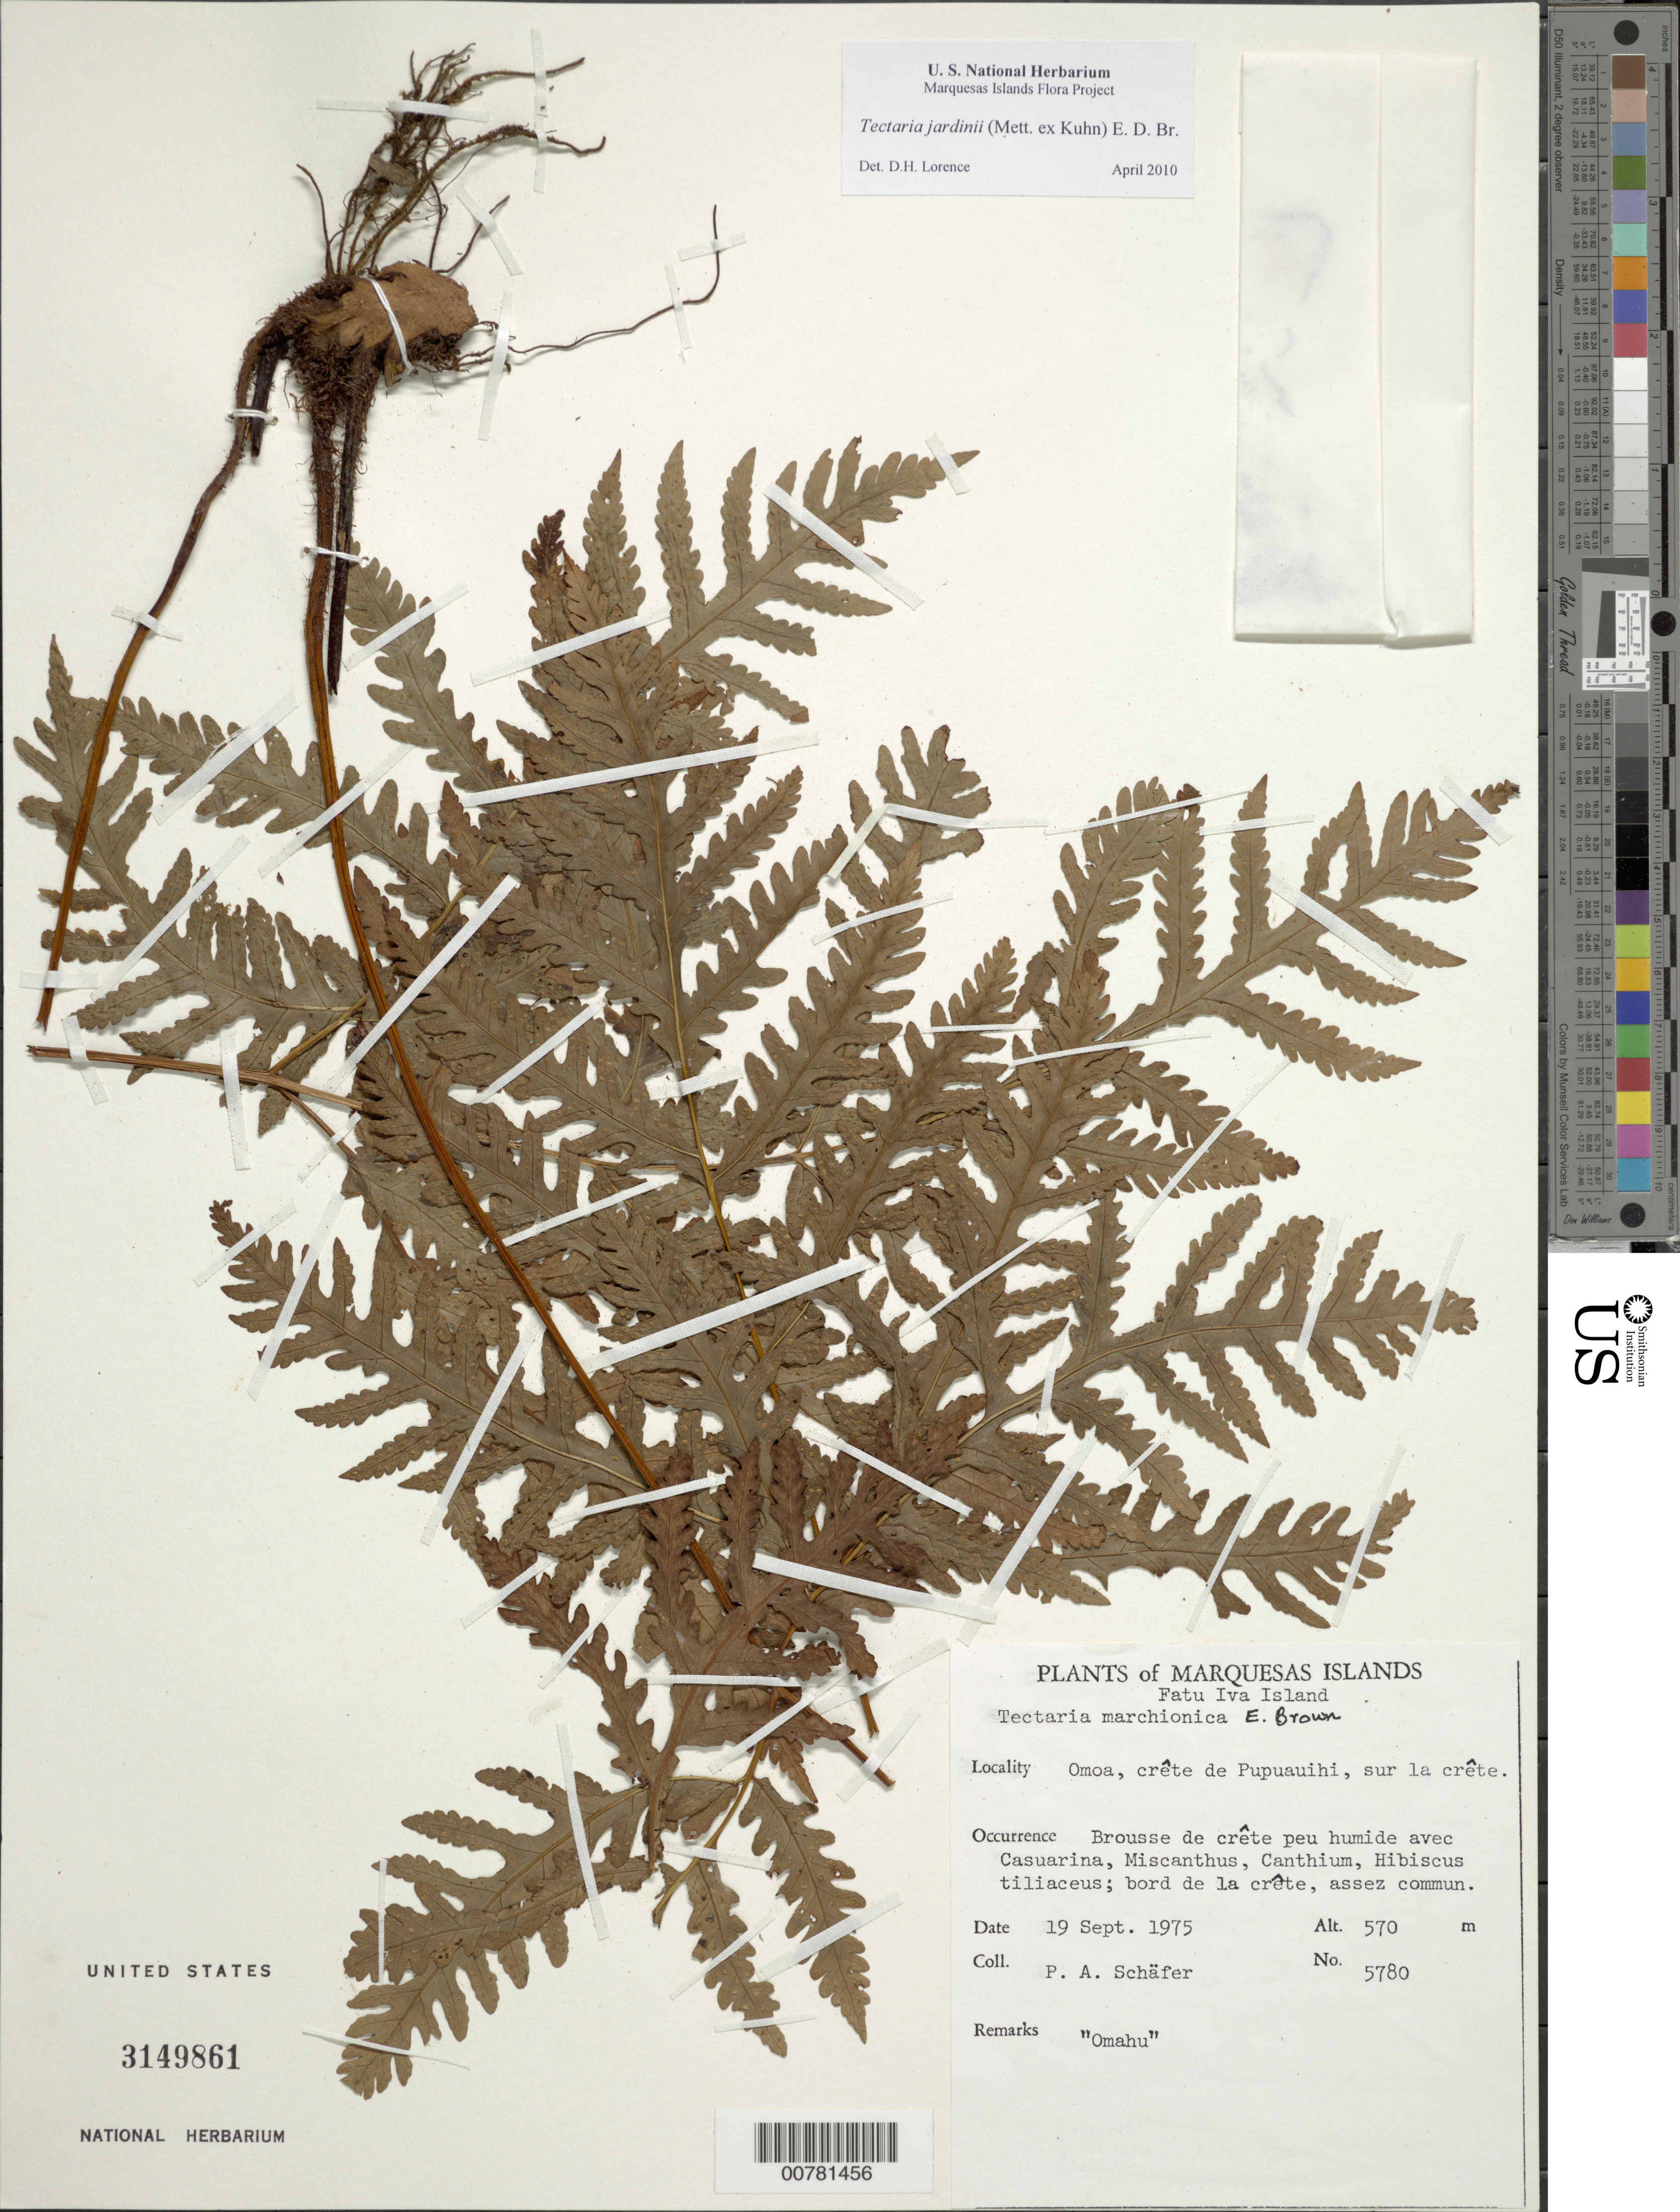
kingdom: Plantae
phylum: Tracheophyta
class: Polypodiopsida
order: Polypodiales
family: Tectariaceae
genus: Tectaria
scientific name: Tectaria jardinii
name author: (Mett. ex Kuhn) E.D. Br.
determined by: Lorence, David H., (PTBG), National Tropical Botanical Garden (UNITED STATES)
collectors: P. A. Schäfer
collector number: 5780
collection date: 1975-09-19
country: French Polynesia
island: Fatu Hiva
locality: Omoa, crête de Pupuauihi, sur la crête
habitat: Brousse de crête peu humide avec Casuarina, Miscanthus, Canthium, Hibiscus tiliaceus; bord de la crête; assez commun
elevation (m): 570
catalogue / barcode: US 3149861